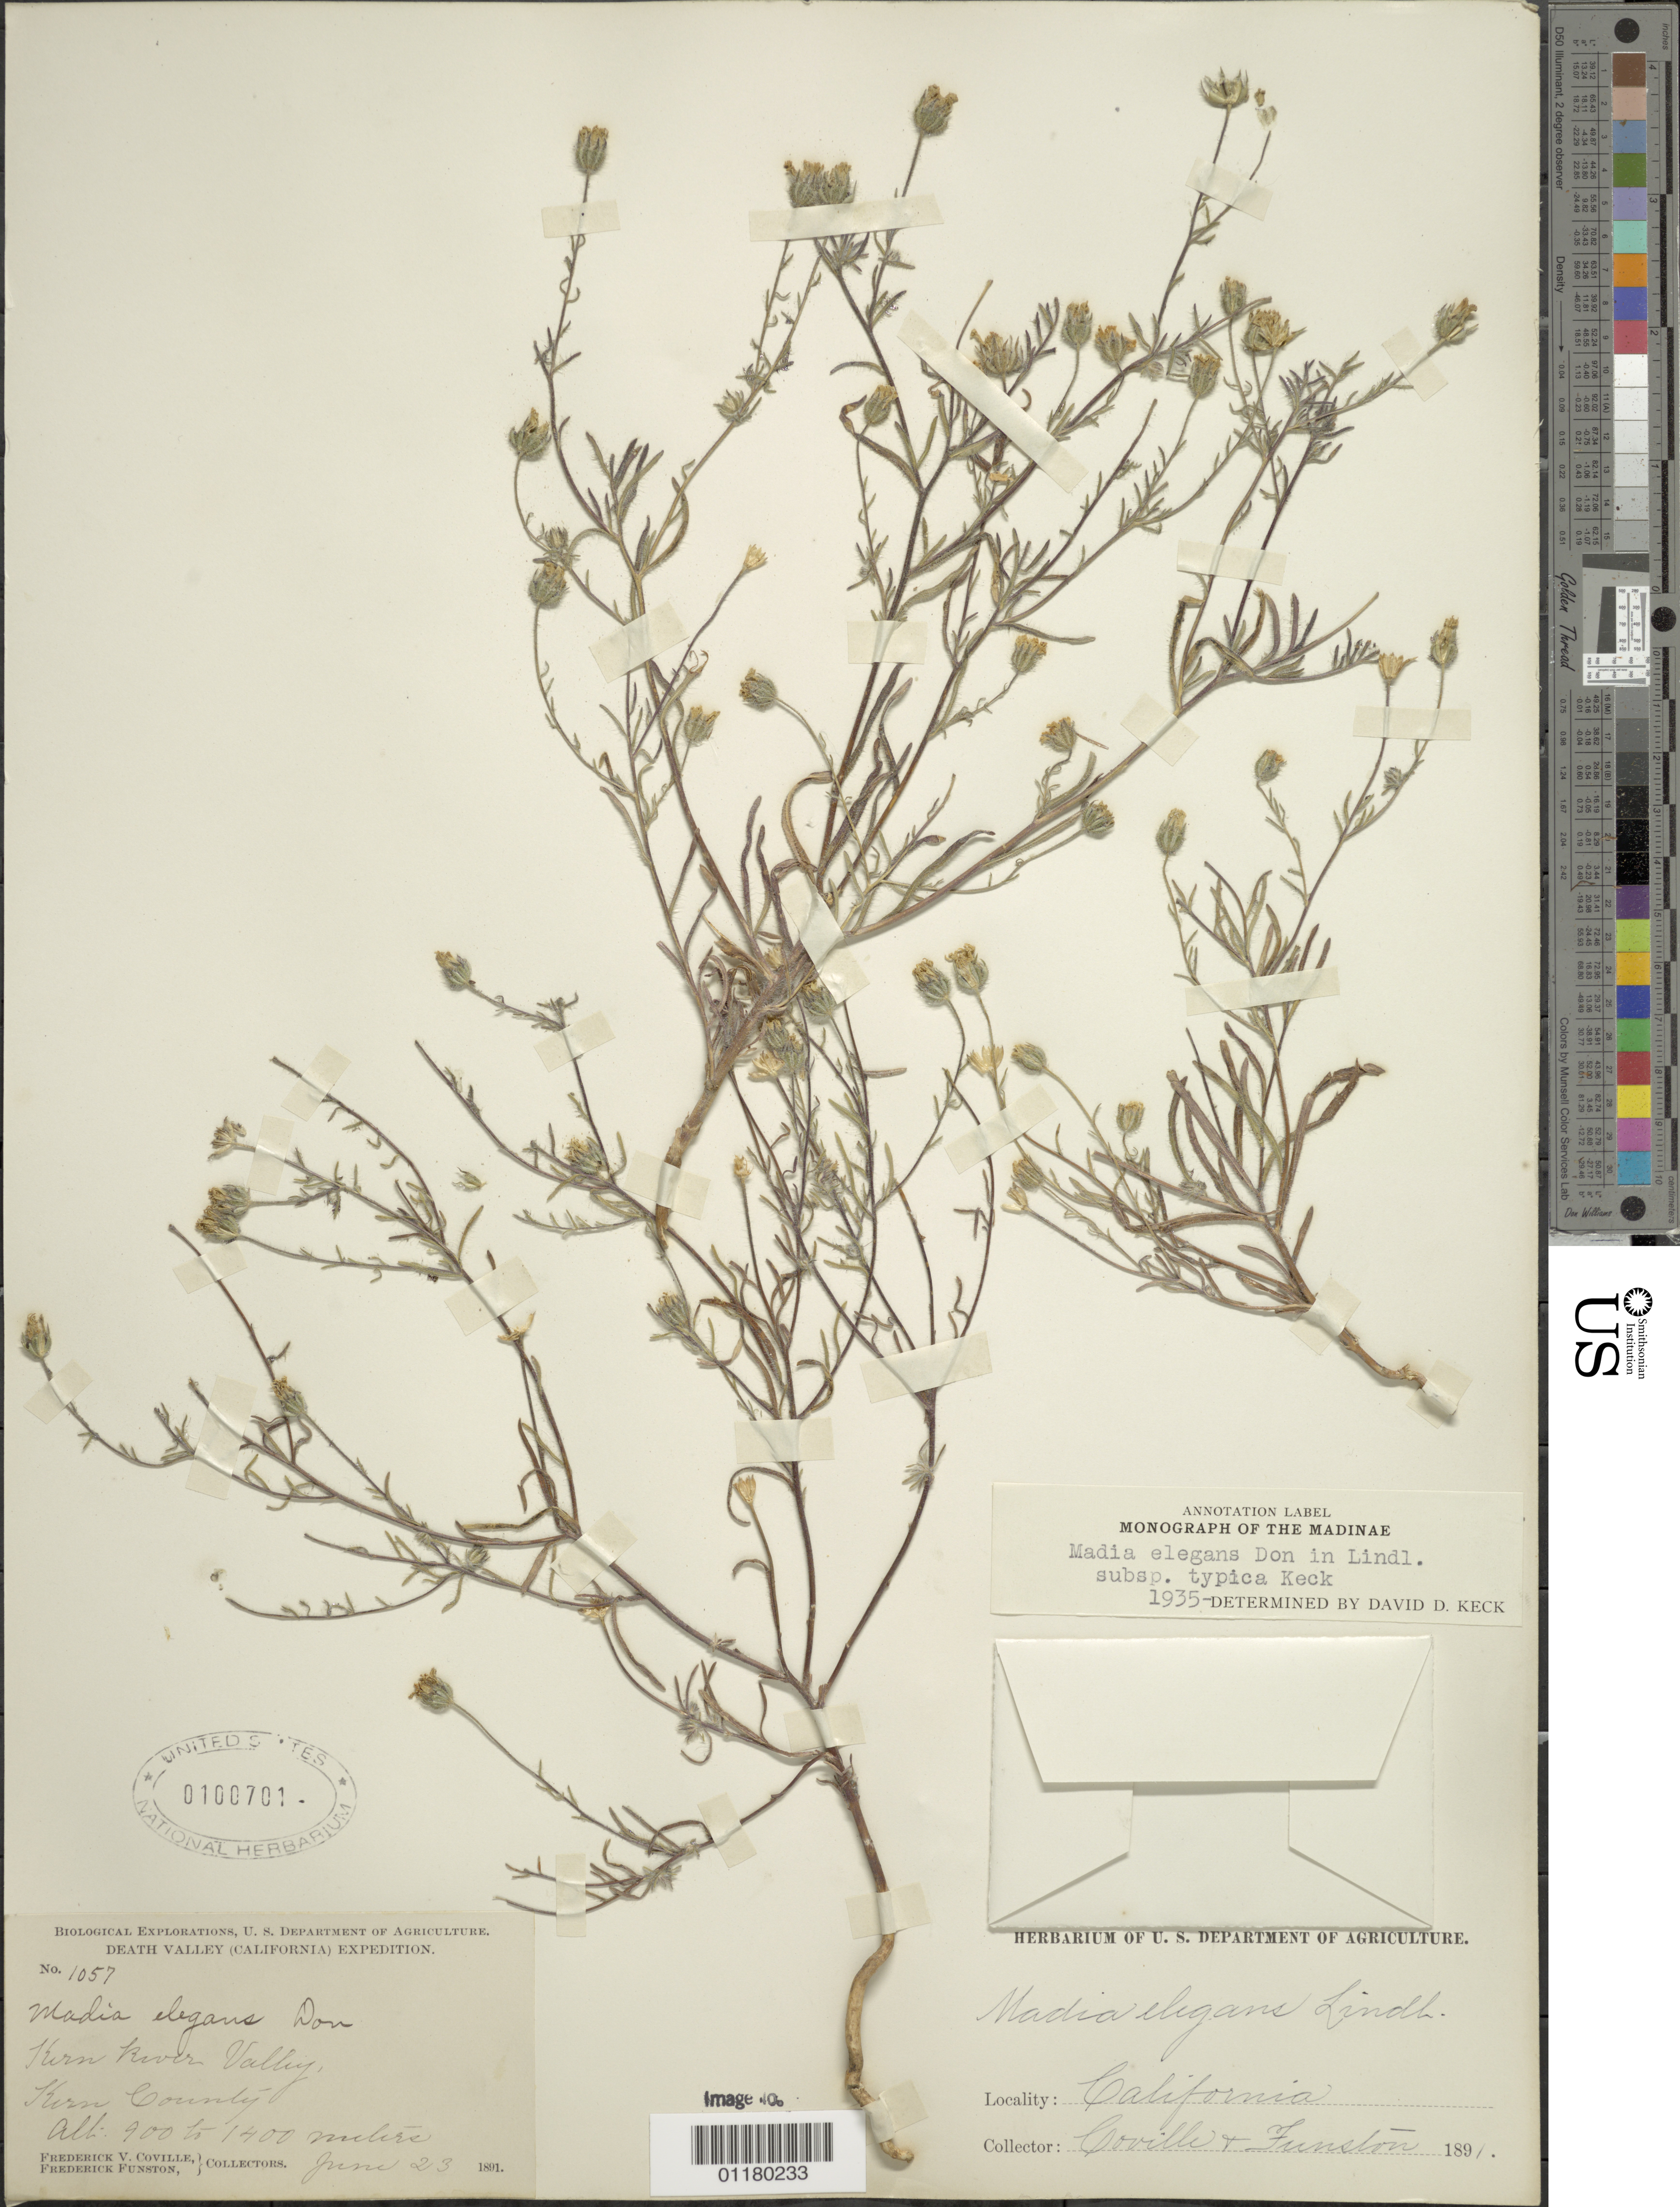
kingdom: Plantae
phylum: Tracheophyta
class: Magnoliopsida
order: Asterales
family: Asteraceae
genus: Madia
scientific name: Madia elegans subsp. elegans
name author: D. Don ex Lindl.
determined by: Keck, David D.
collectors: F. V. Coville & F. Funston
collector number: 1057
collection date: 1891-06-23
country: United States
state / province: California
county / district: Kern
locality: Kern River Valley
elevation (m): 900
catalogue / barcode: US 100701